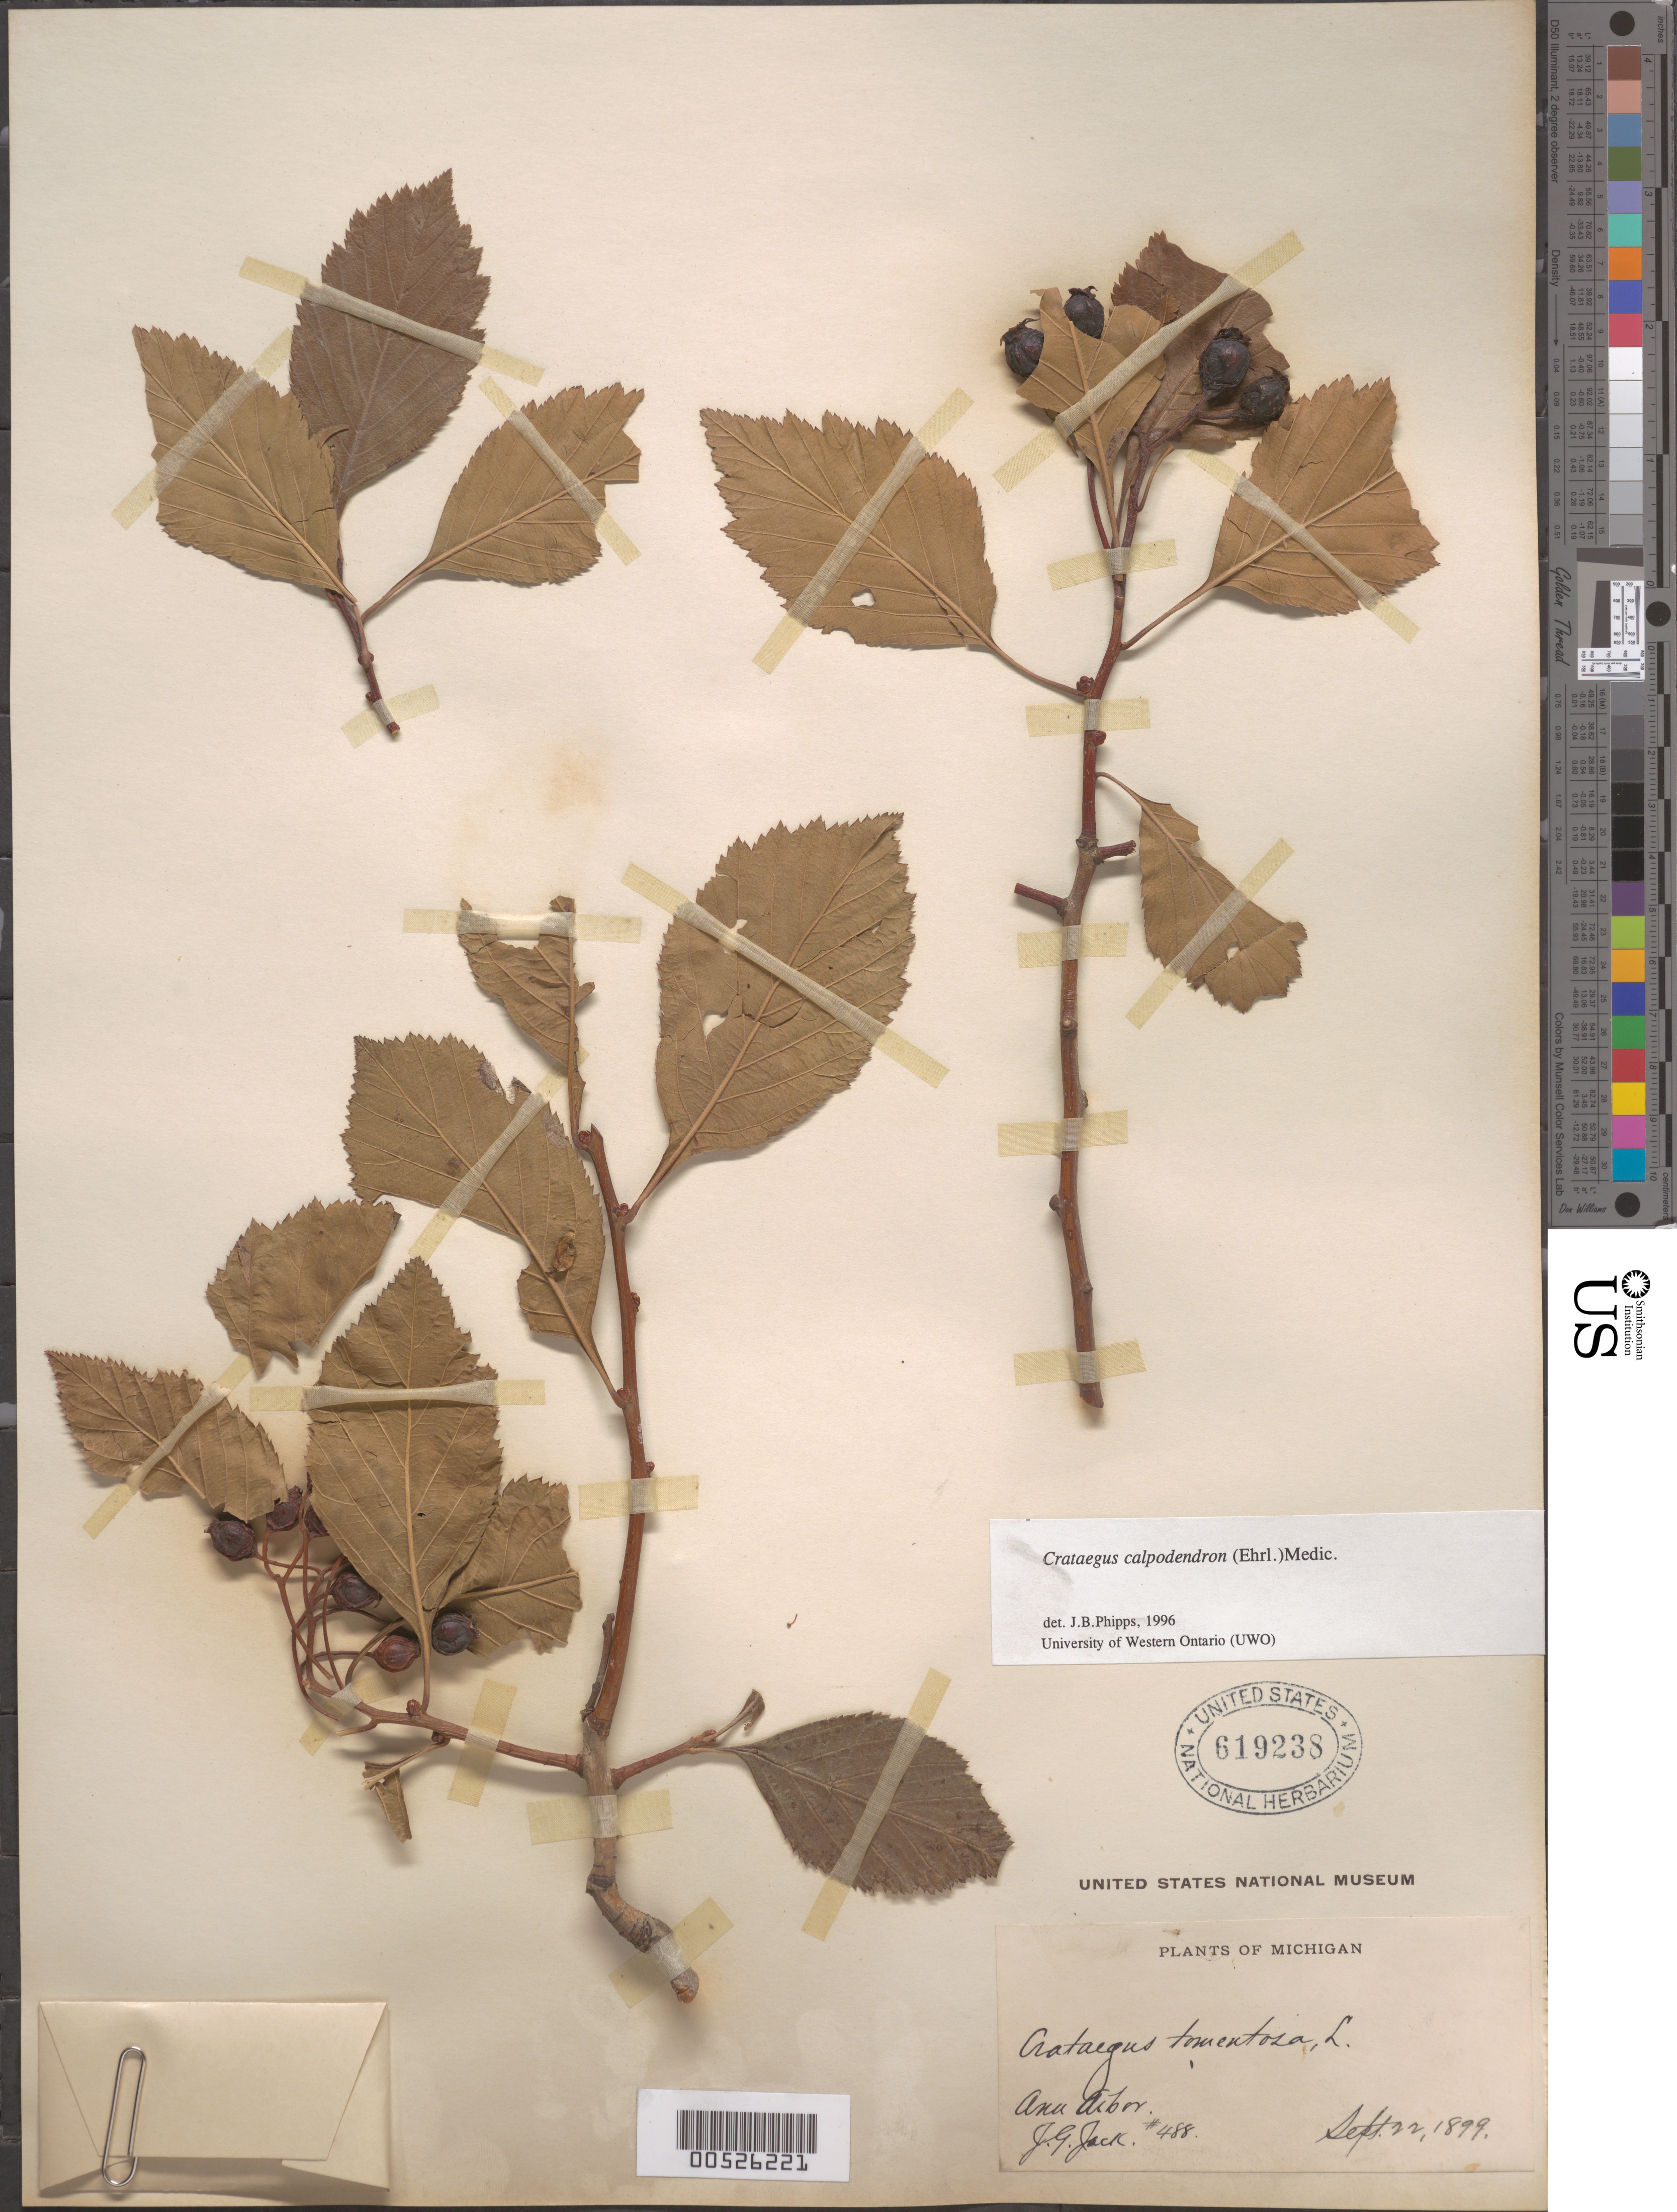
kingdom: Plantae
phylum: Tracheophyta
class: Magnoliopsida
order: Rosales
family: Rosaceae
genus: Crataegus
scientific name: Crataegus calpodendron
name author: (Ehrh.) Medik.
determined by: Phipps, James B., (UWO), University of Western Ontario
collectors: J. G. Jack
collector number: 488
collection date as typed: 22 Sep 1899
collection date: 1899-09-22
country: United States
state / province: Michigan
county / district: Washtenaw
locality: Ann Arbor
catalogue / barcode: US 619238